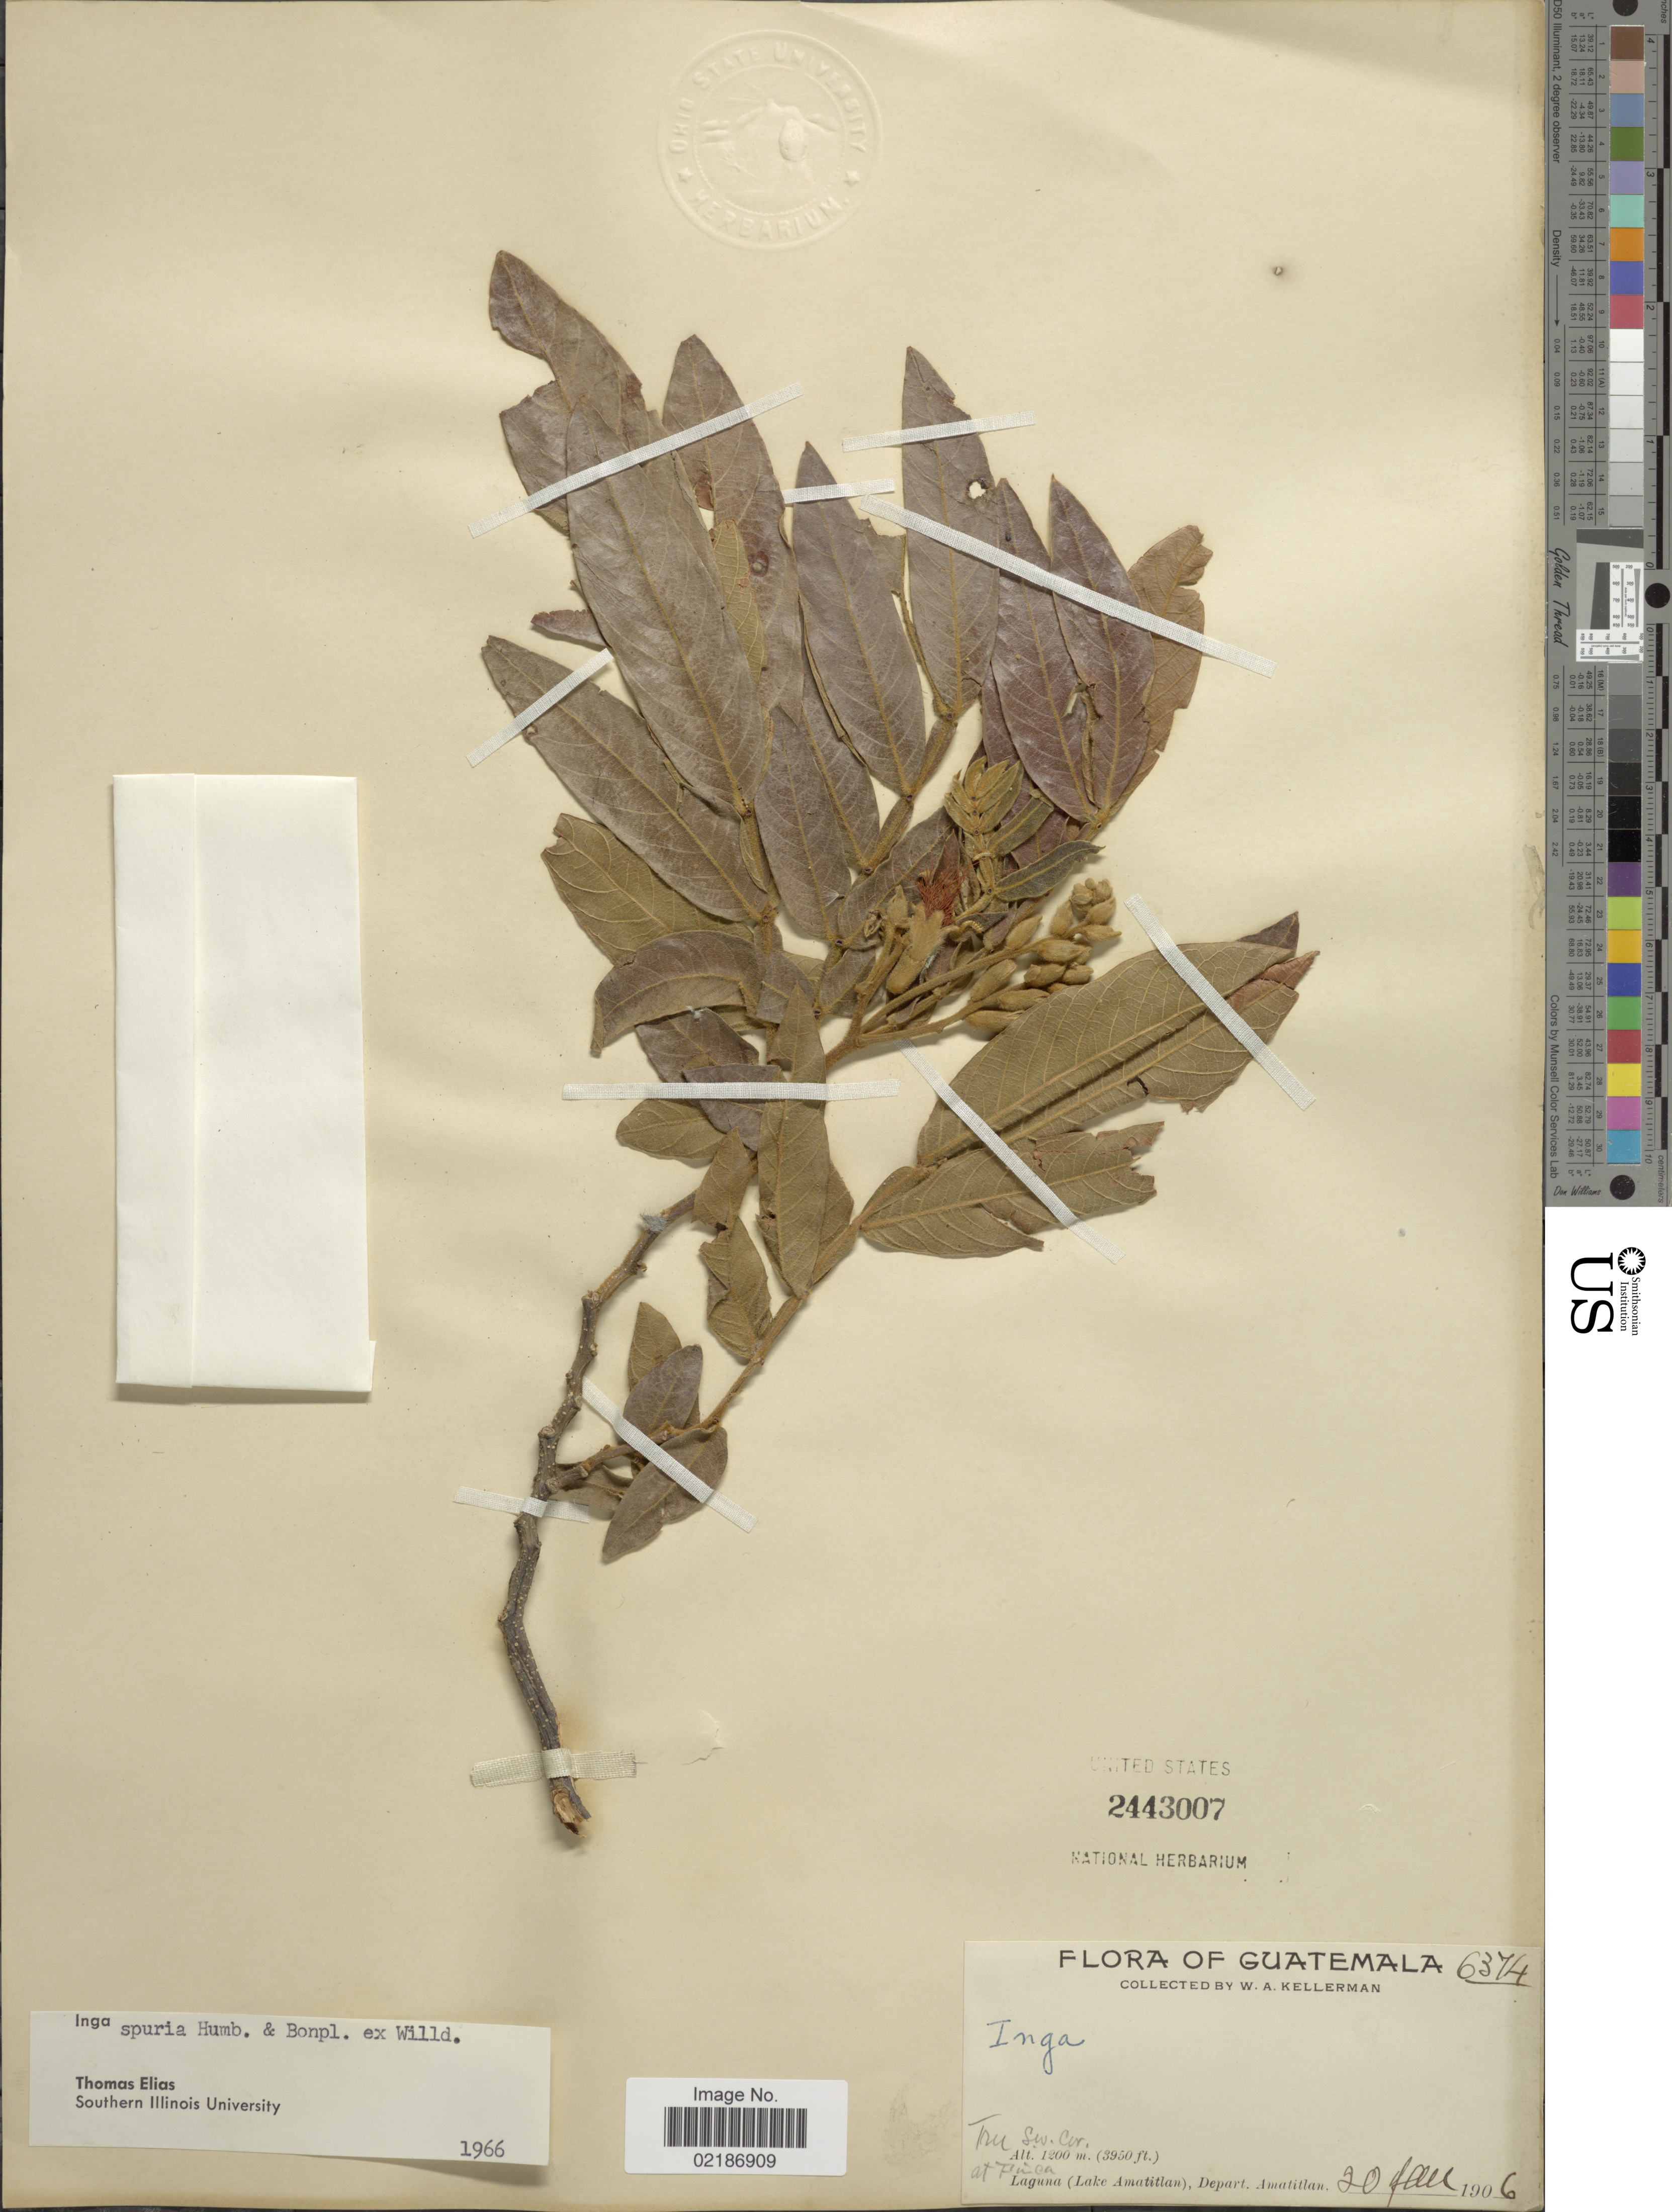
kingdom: Plantae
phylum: Tracheophyta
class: Magnoliopsida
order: Fabales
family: Fabaceae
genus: Inga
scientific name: Inga vera subsp. vera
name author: Willd.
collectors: W. Kellerman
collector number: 6374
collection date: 1906-01-20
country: Guatemala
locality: Laguna (Lake Amatitlan), Depart. Amatitlan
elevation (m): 1200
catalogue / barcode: US 2443007